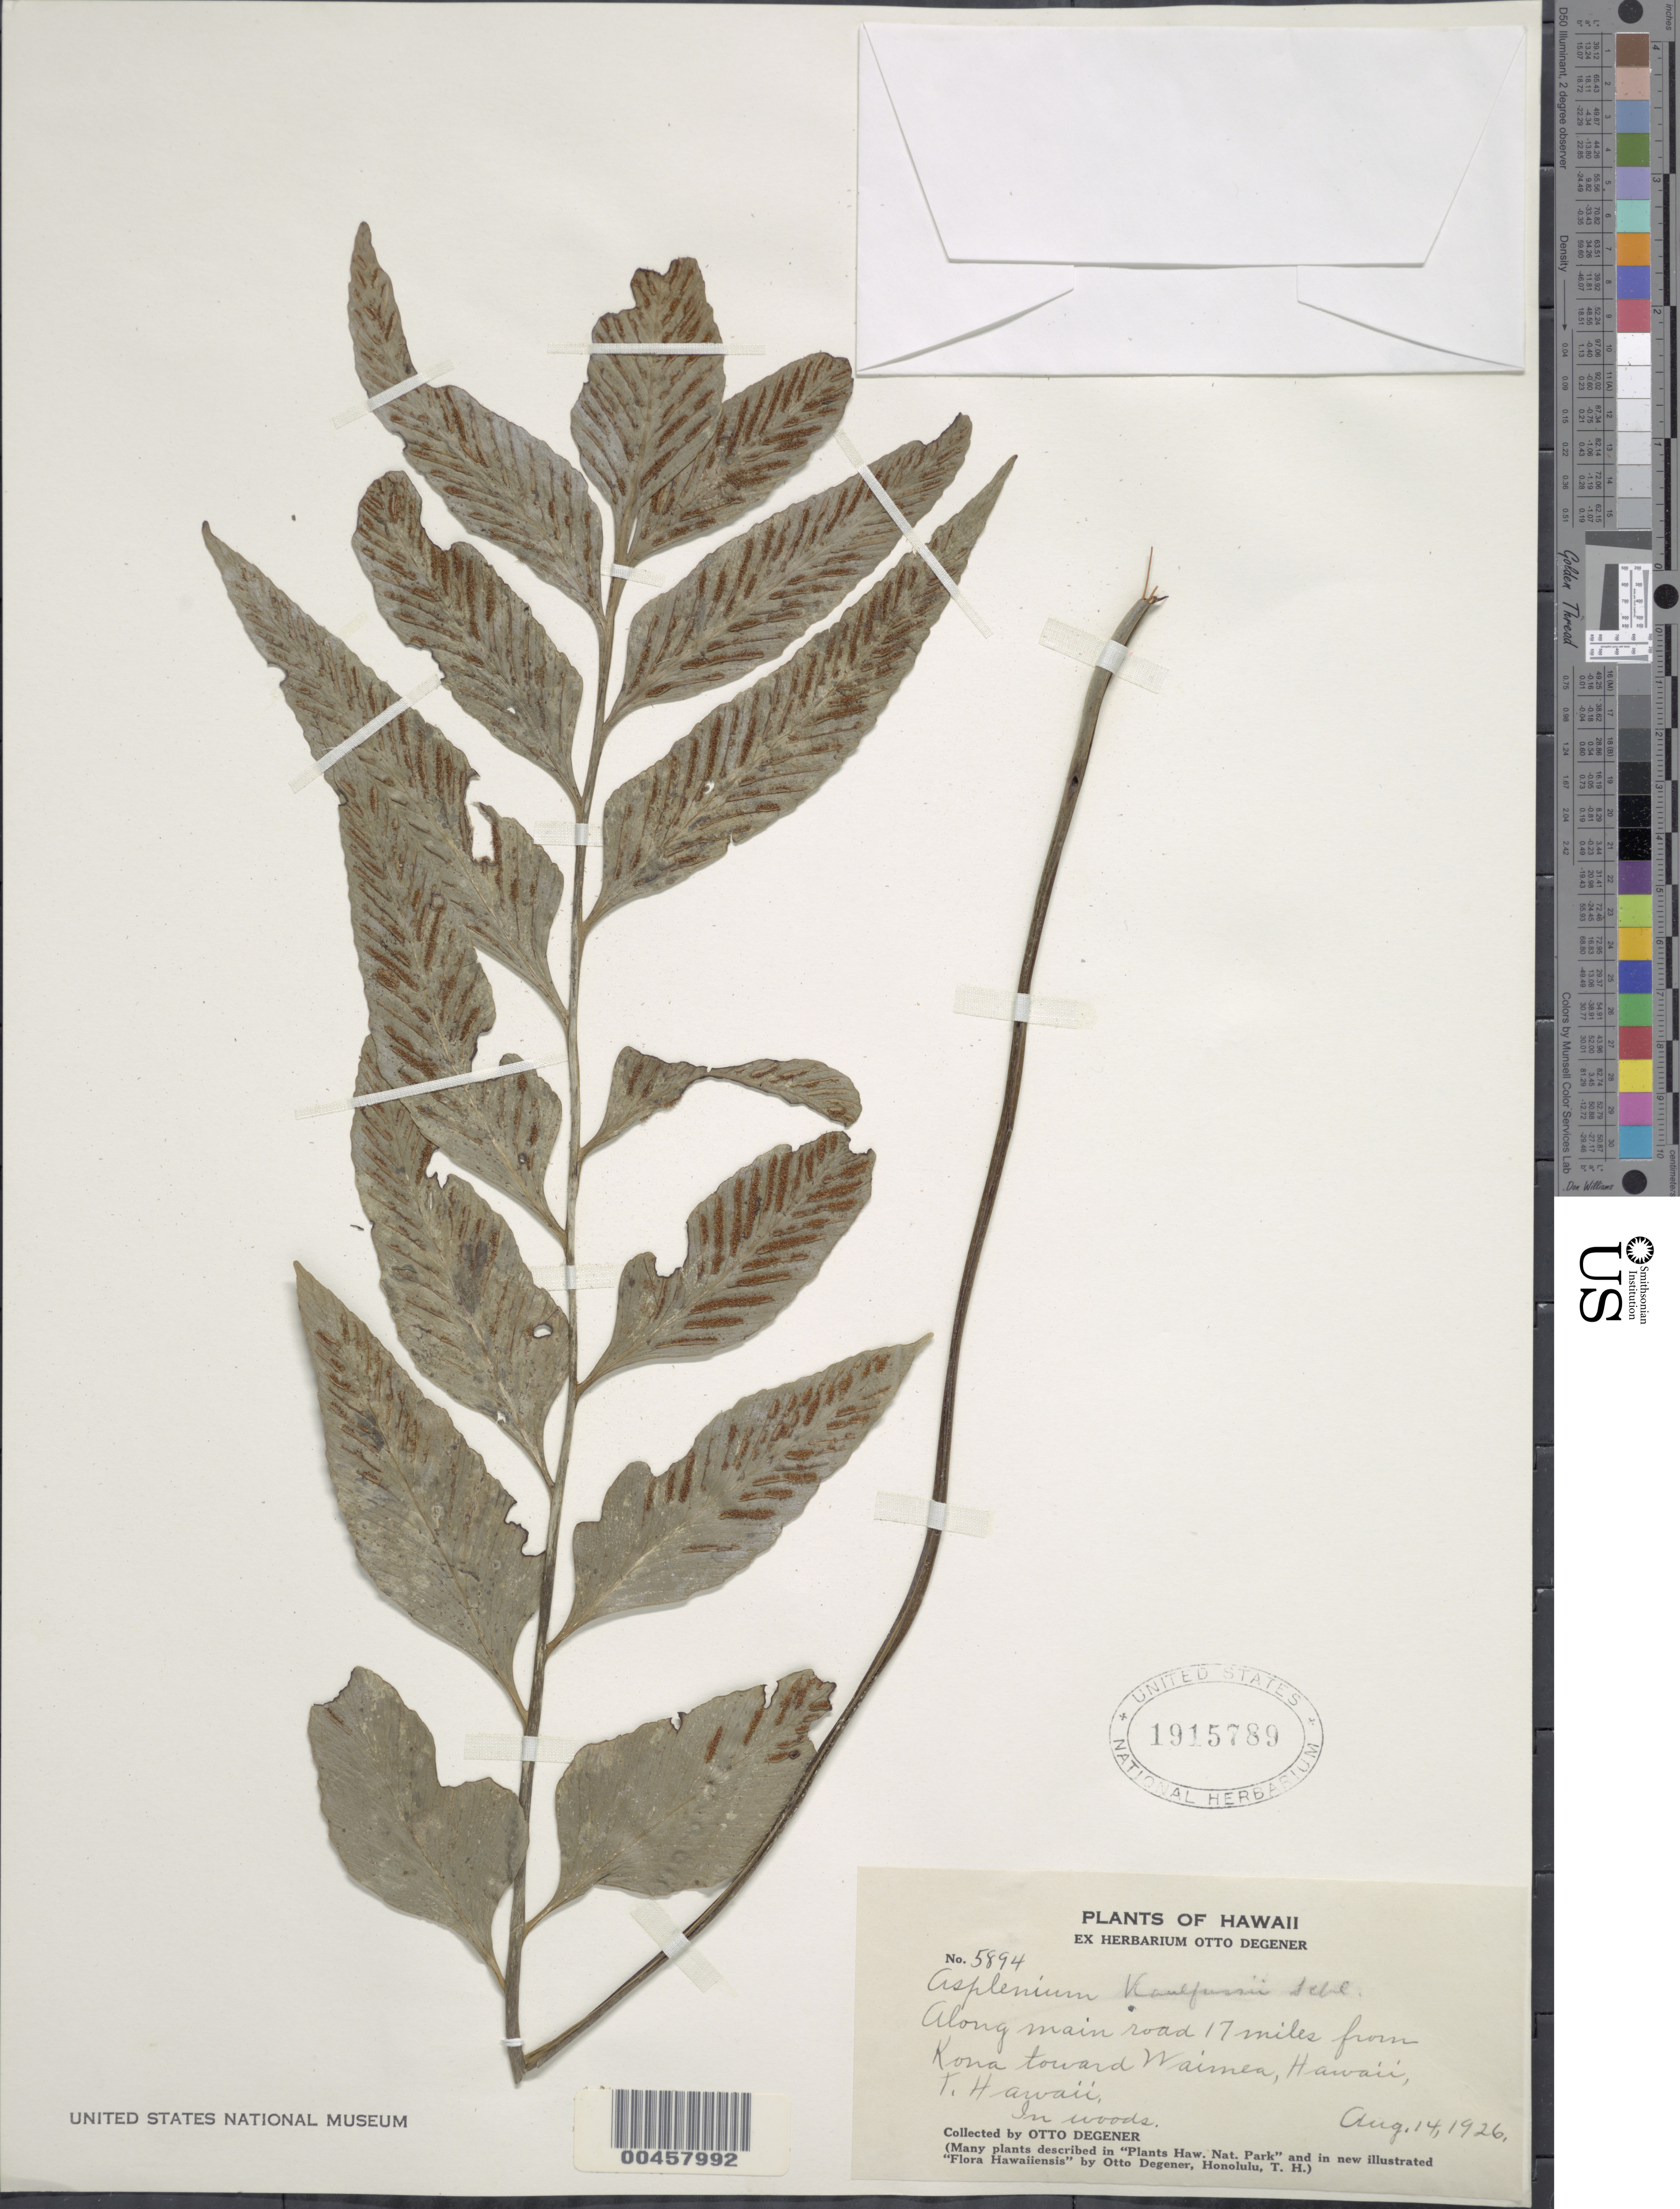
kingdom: Plantae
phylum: Tracheophyta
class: Polypodiopsida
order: Polypodiales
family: Aspleniaceae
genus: Asplenium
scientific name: Asplenium kaulfussii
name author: Schltdl.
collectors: O. Degener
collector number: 5894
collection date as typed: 14 Aug 1926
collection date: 1926-08-14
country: United States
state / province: Hawaii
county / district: Hawaii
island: Hawaii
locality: Along main road 17 miles from Kona toward Waimea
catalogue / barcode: US 1915789